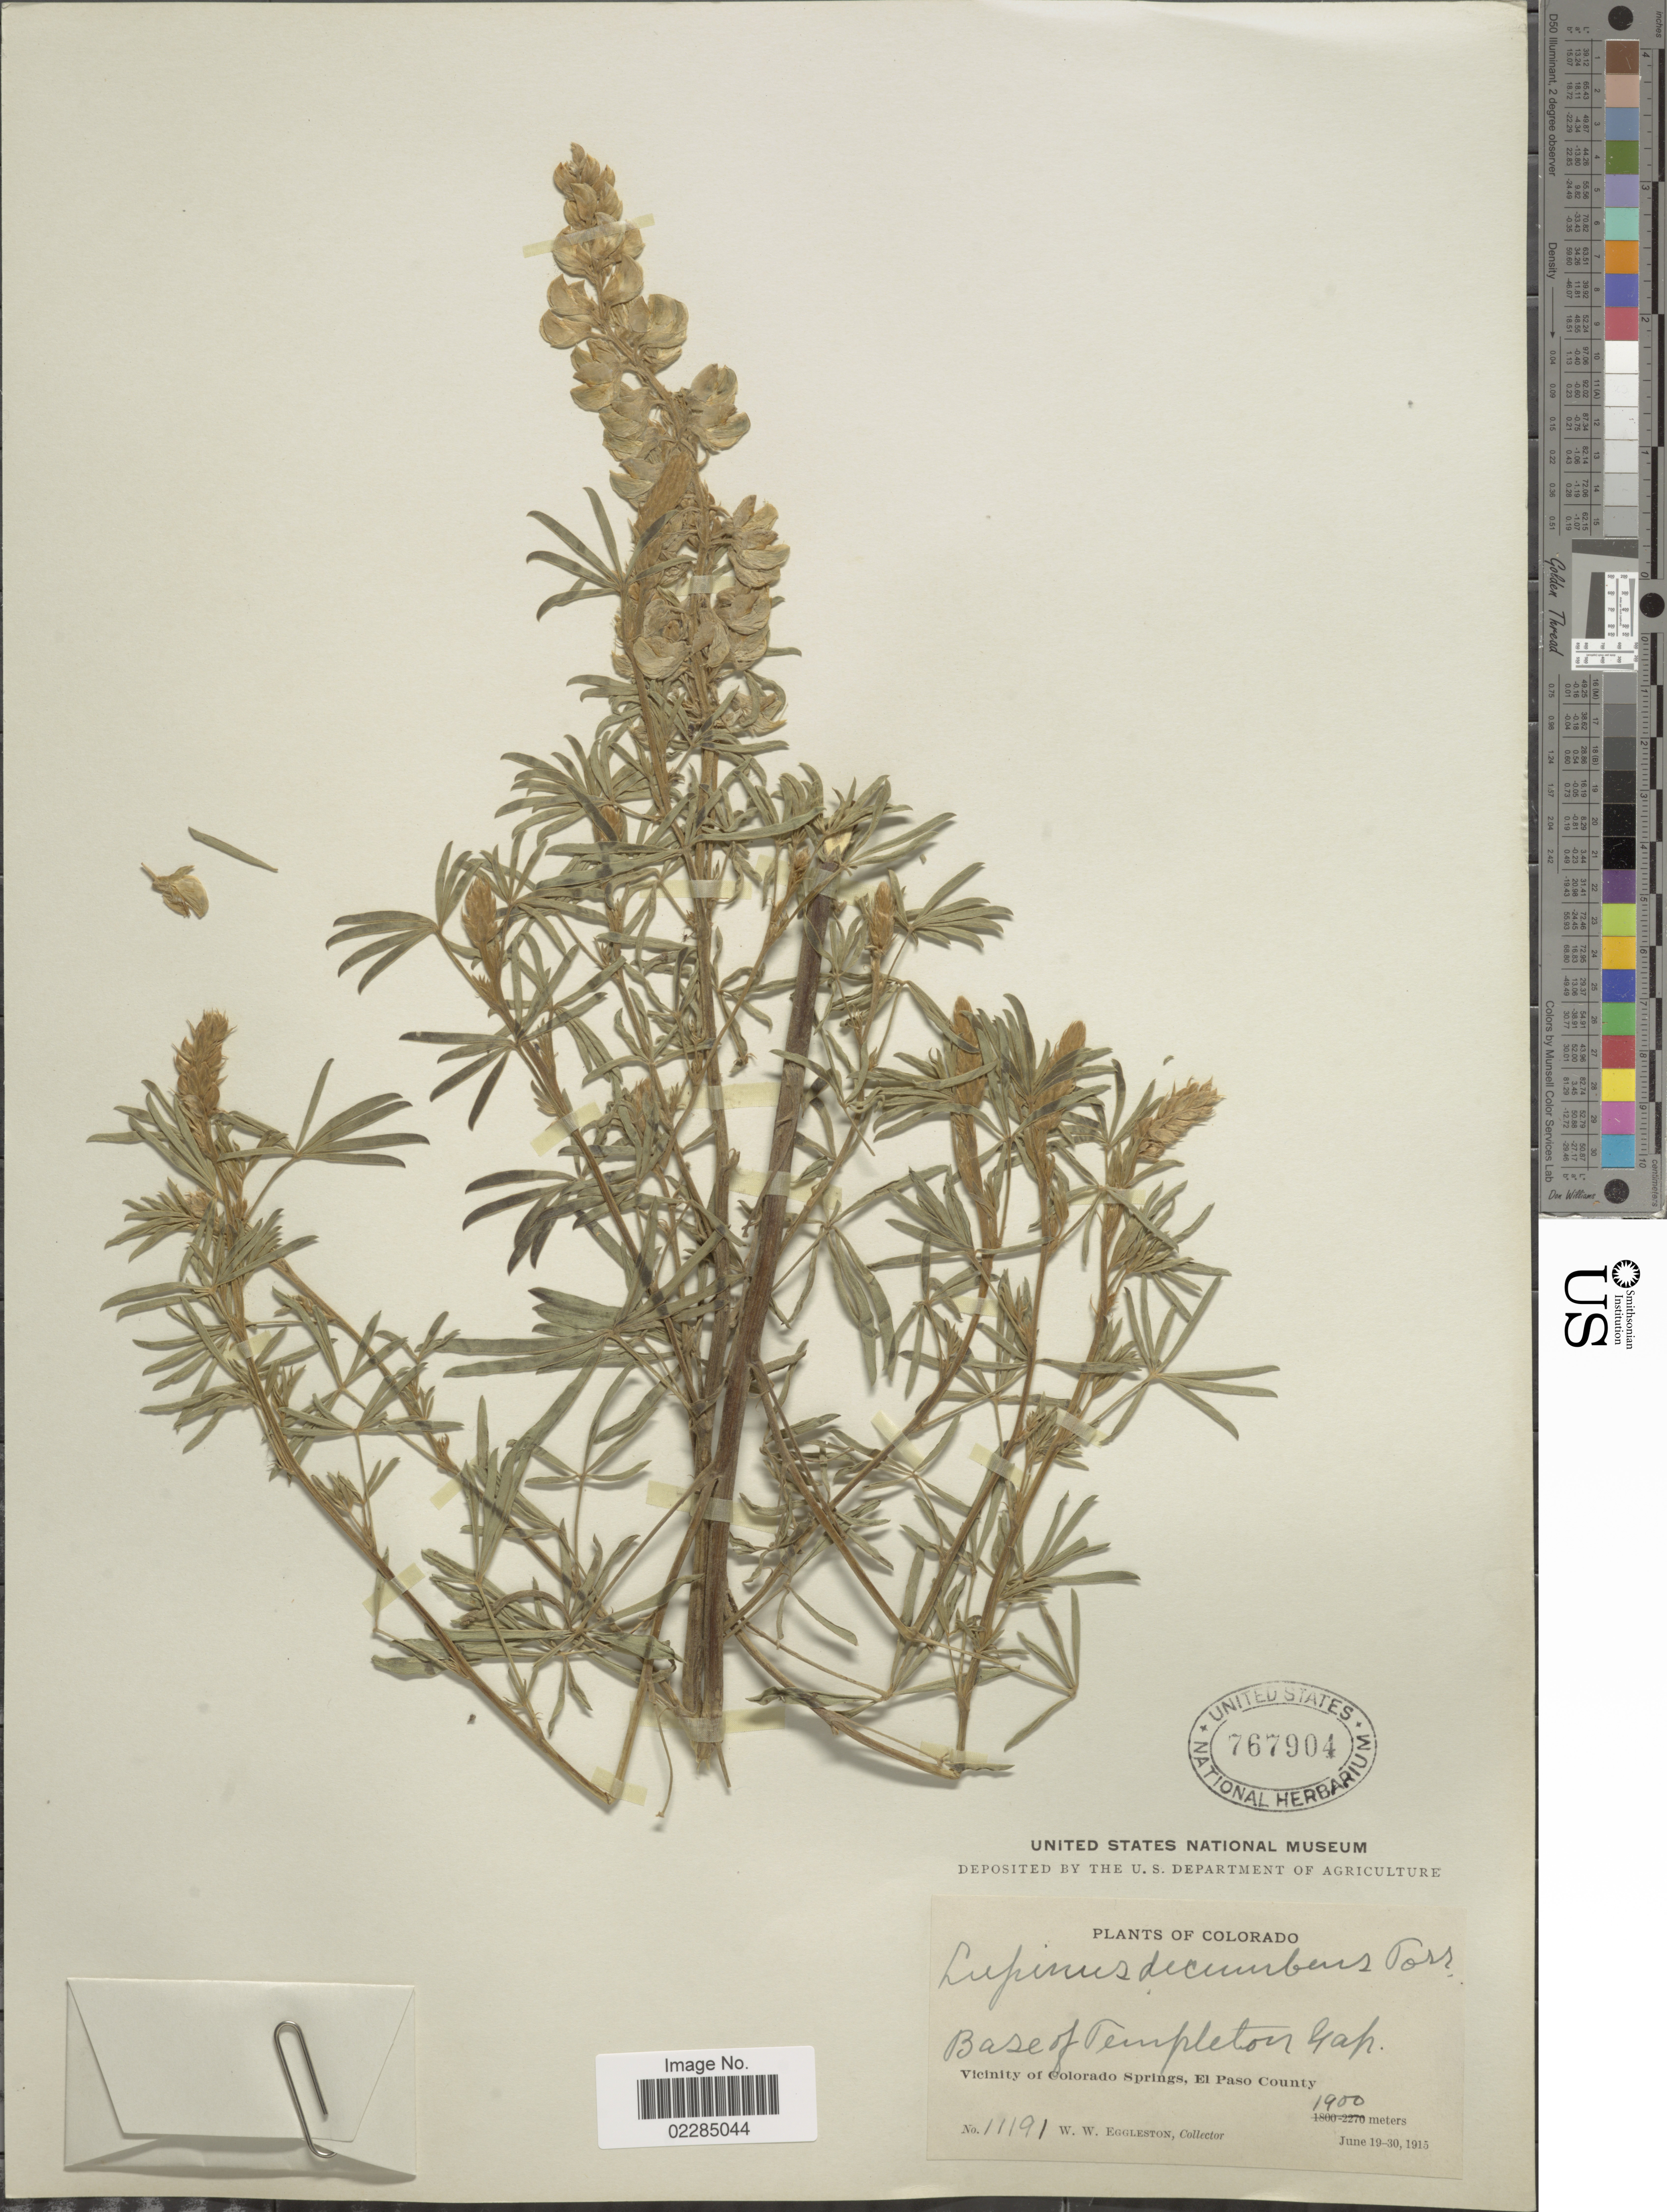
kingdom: Plantae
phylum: Tracheophyta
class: Magnoliopsida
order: Fabales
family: Fabaceae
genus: Lupinus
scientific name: Lupinus decumbens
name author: Torr.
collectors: W. W. Eggleston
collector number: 11191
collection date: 1915-06-19/1915-06-30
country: United States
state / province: Colorado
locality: Base of Templeton Gap. Vicinity of Colorado Springs, El Paso County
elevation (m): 1900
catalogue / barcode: US 767904